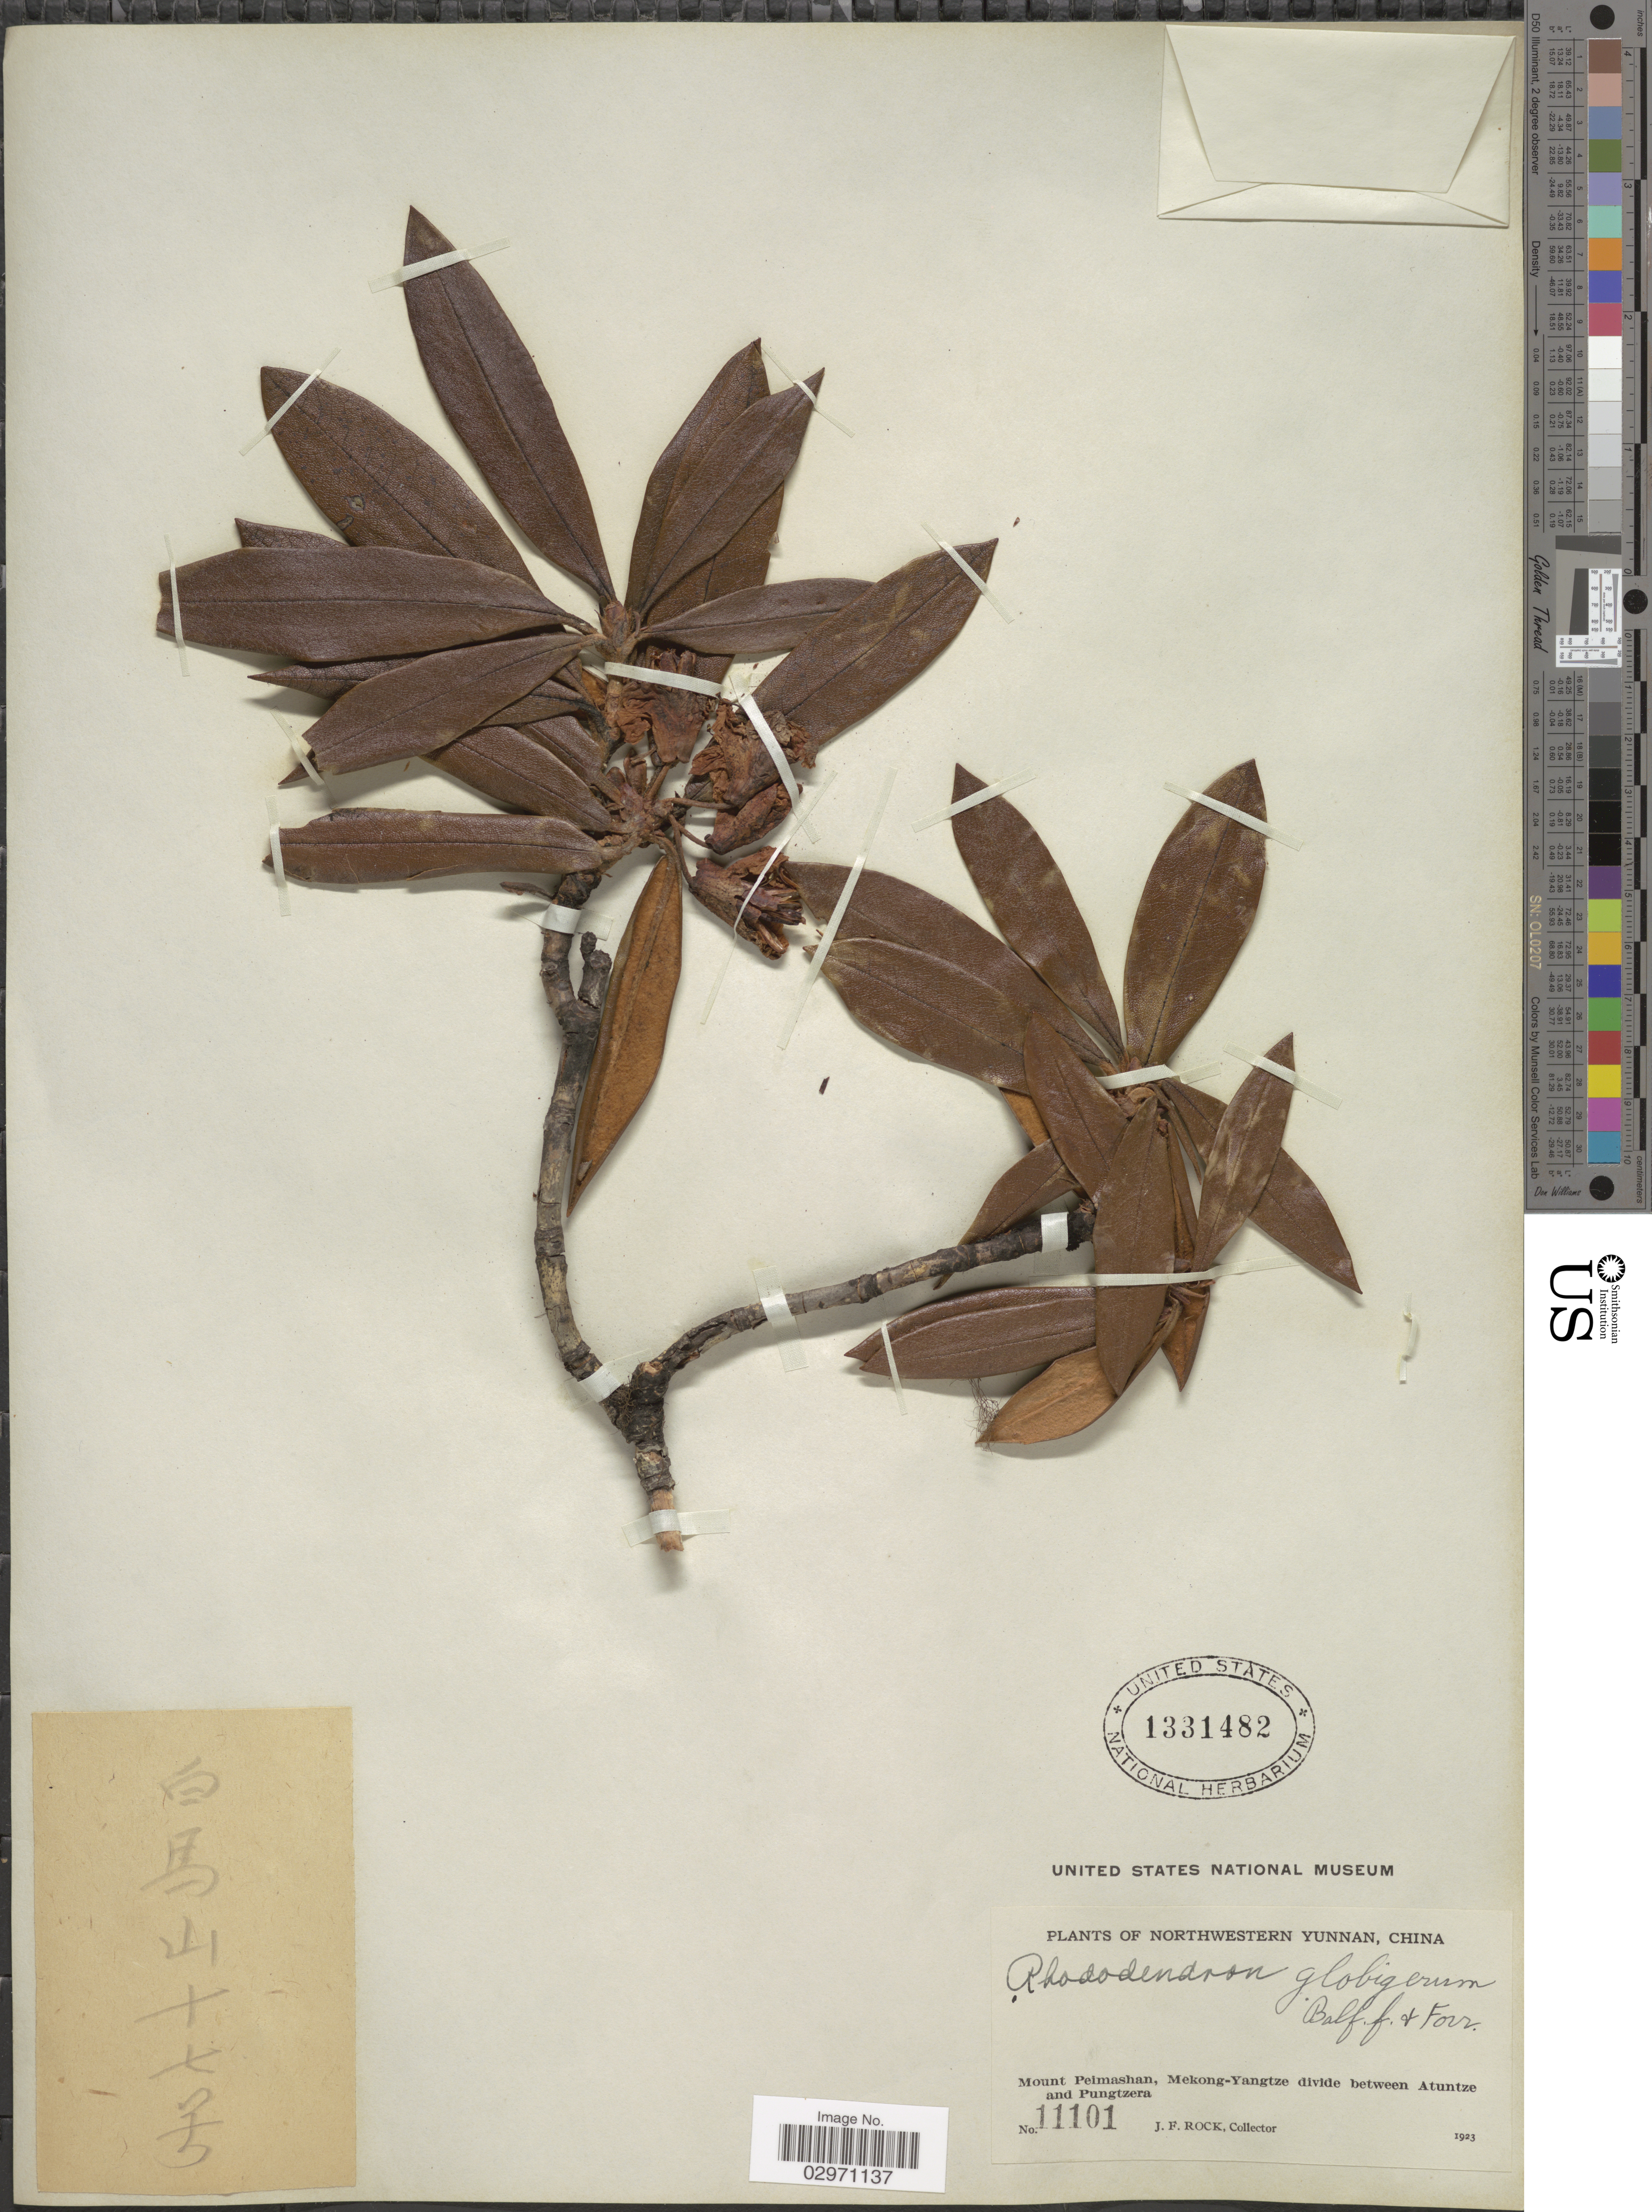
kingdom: Plantae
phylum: Tracheophyta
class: Magnoliopsida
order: Ericales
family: Ericaceae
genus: Rhododendron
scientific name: Rhododendron globigerum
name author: Balf. f. & Forrest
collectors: J. Rock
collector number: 11101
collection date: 1923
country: China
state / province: Yunnan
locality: Northwestern Yunnan. Mount Peimashan, Mekong-Yangtze divide between Atuntze and Pungtzera.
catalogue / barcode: US 1331482